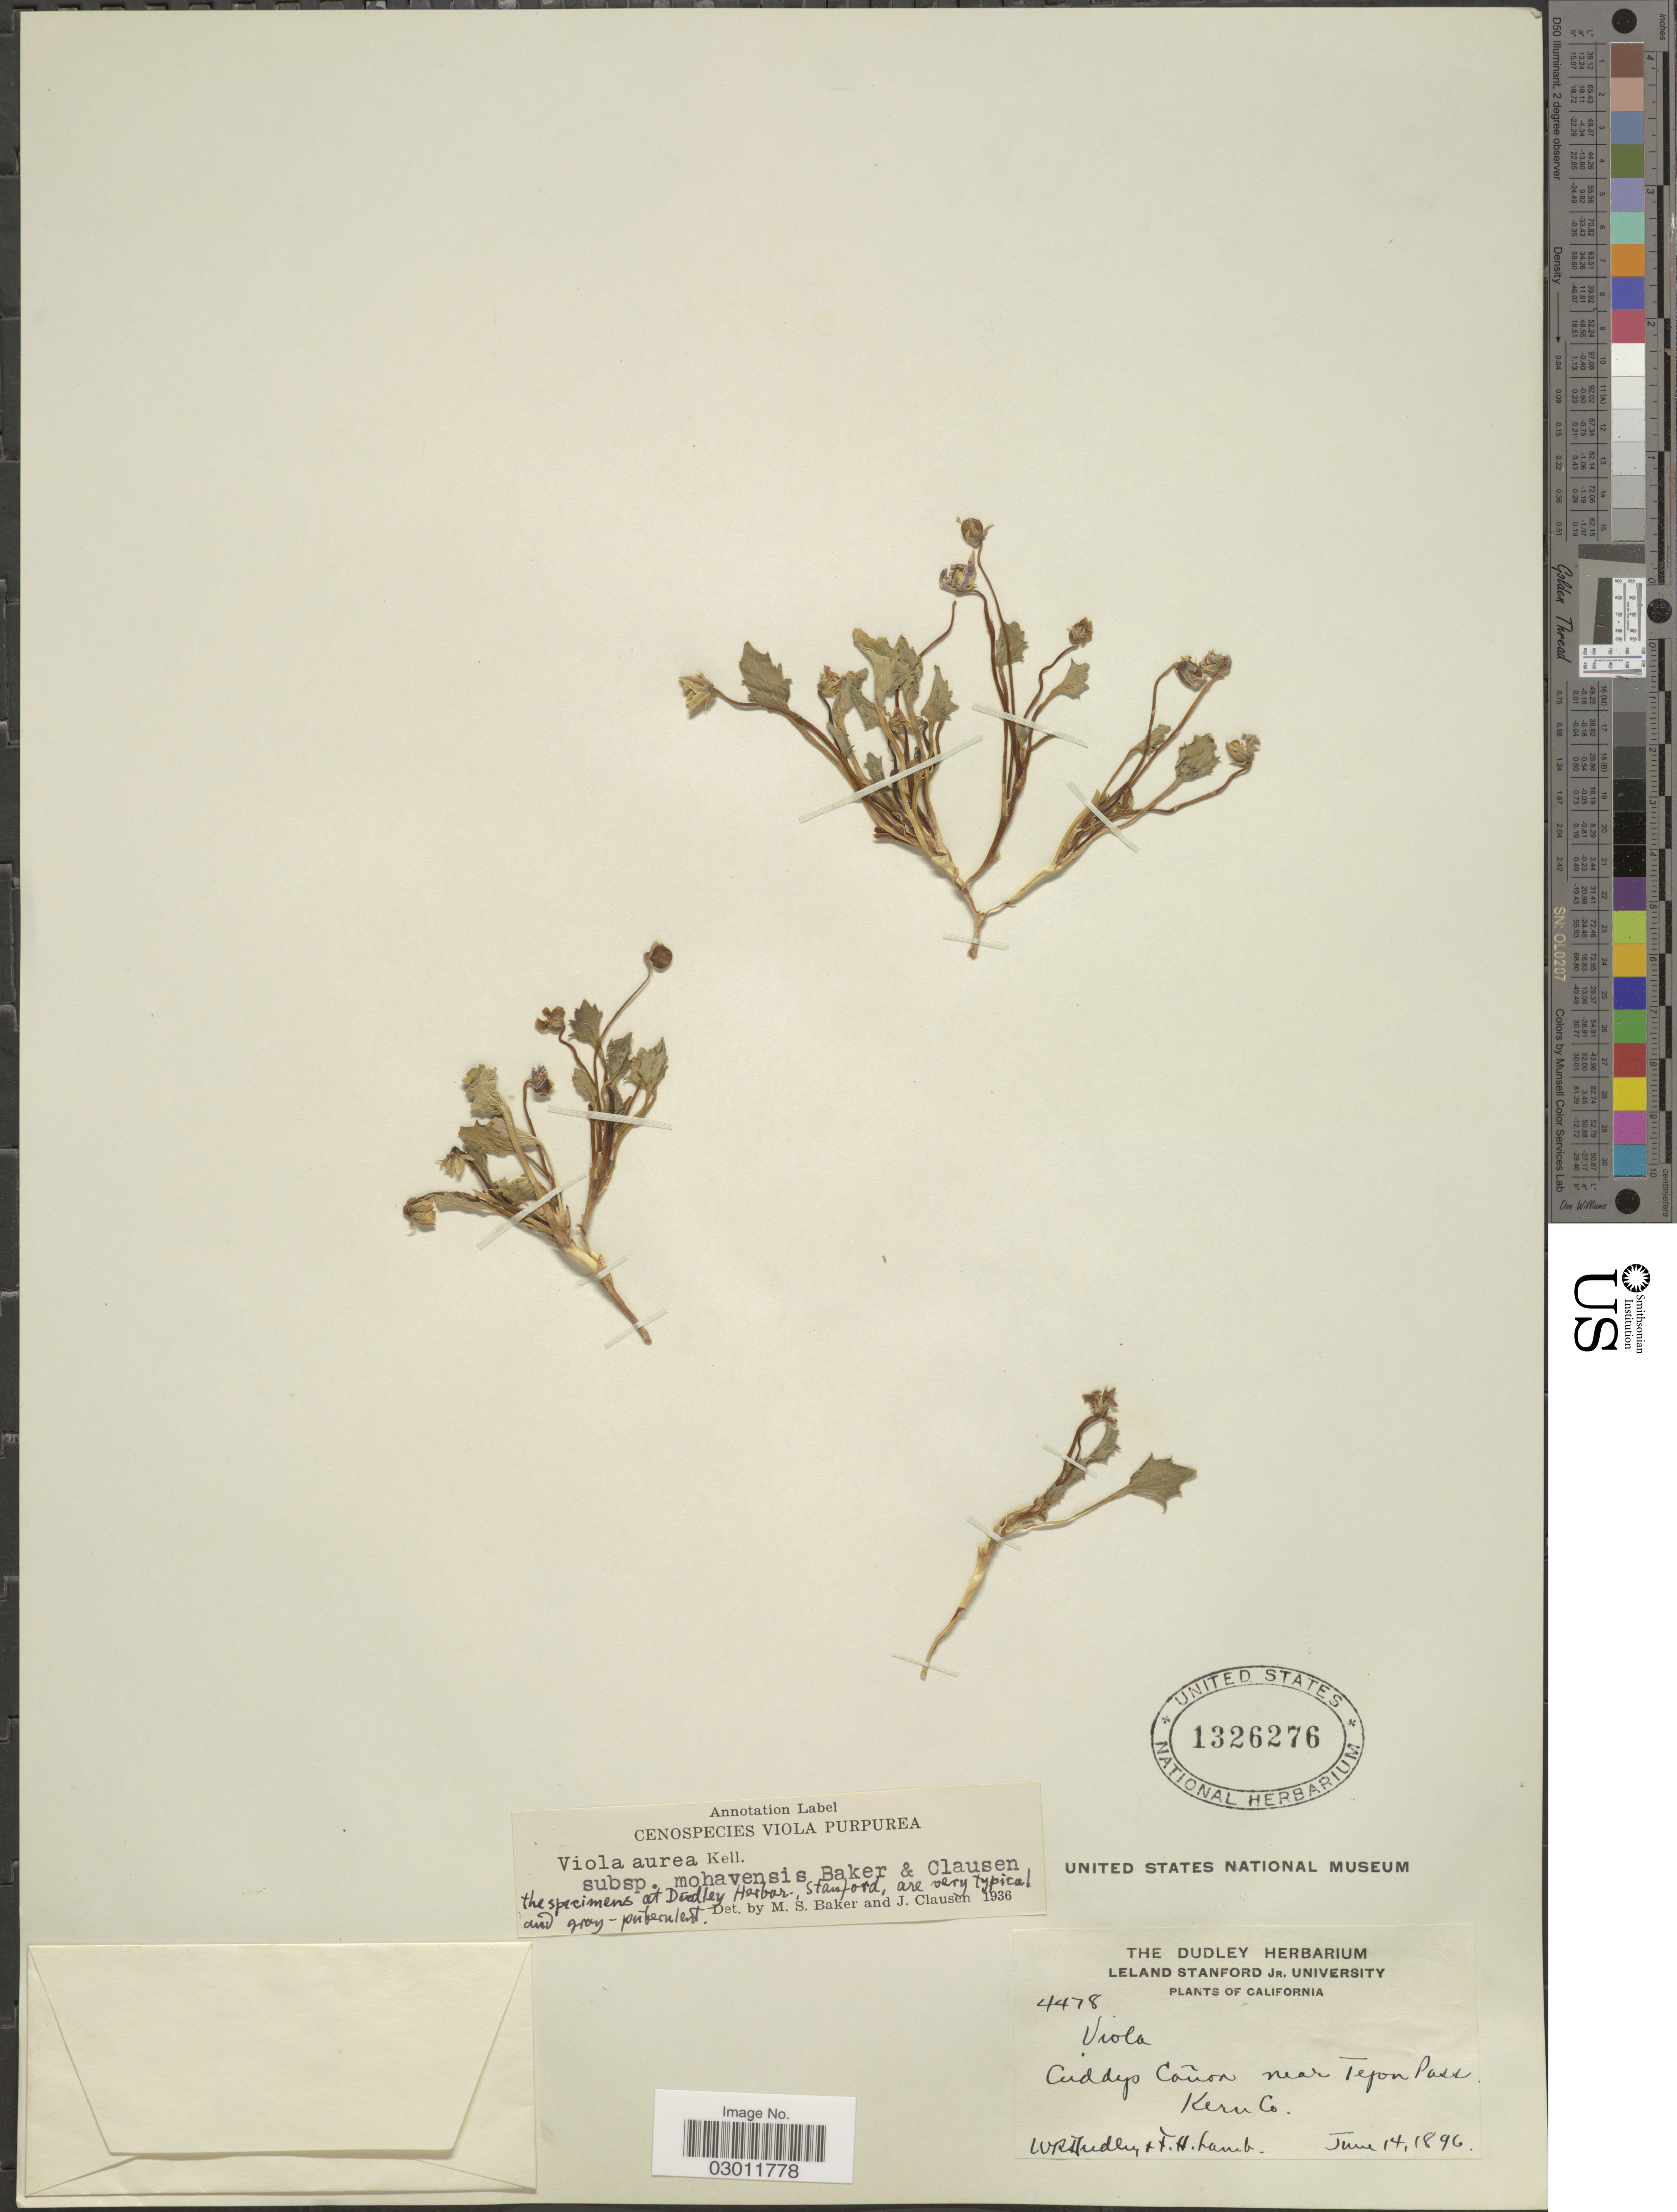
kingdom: Plantae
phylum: Tracheophyta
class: Magnoliopsida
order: Malpighiales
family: Violaceae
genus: Viola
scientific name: Viola aurea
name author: Kellogg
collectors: W. Dudley & F. H. Lamb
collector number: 4478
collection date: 1896-06-14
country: United States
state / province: California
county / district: Kern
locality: Cuddys Cañon near Tejon Pass. Kern Co.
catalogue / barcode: US 1326276